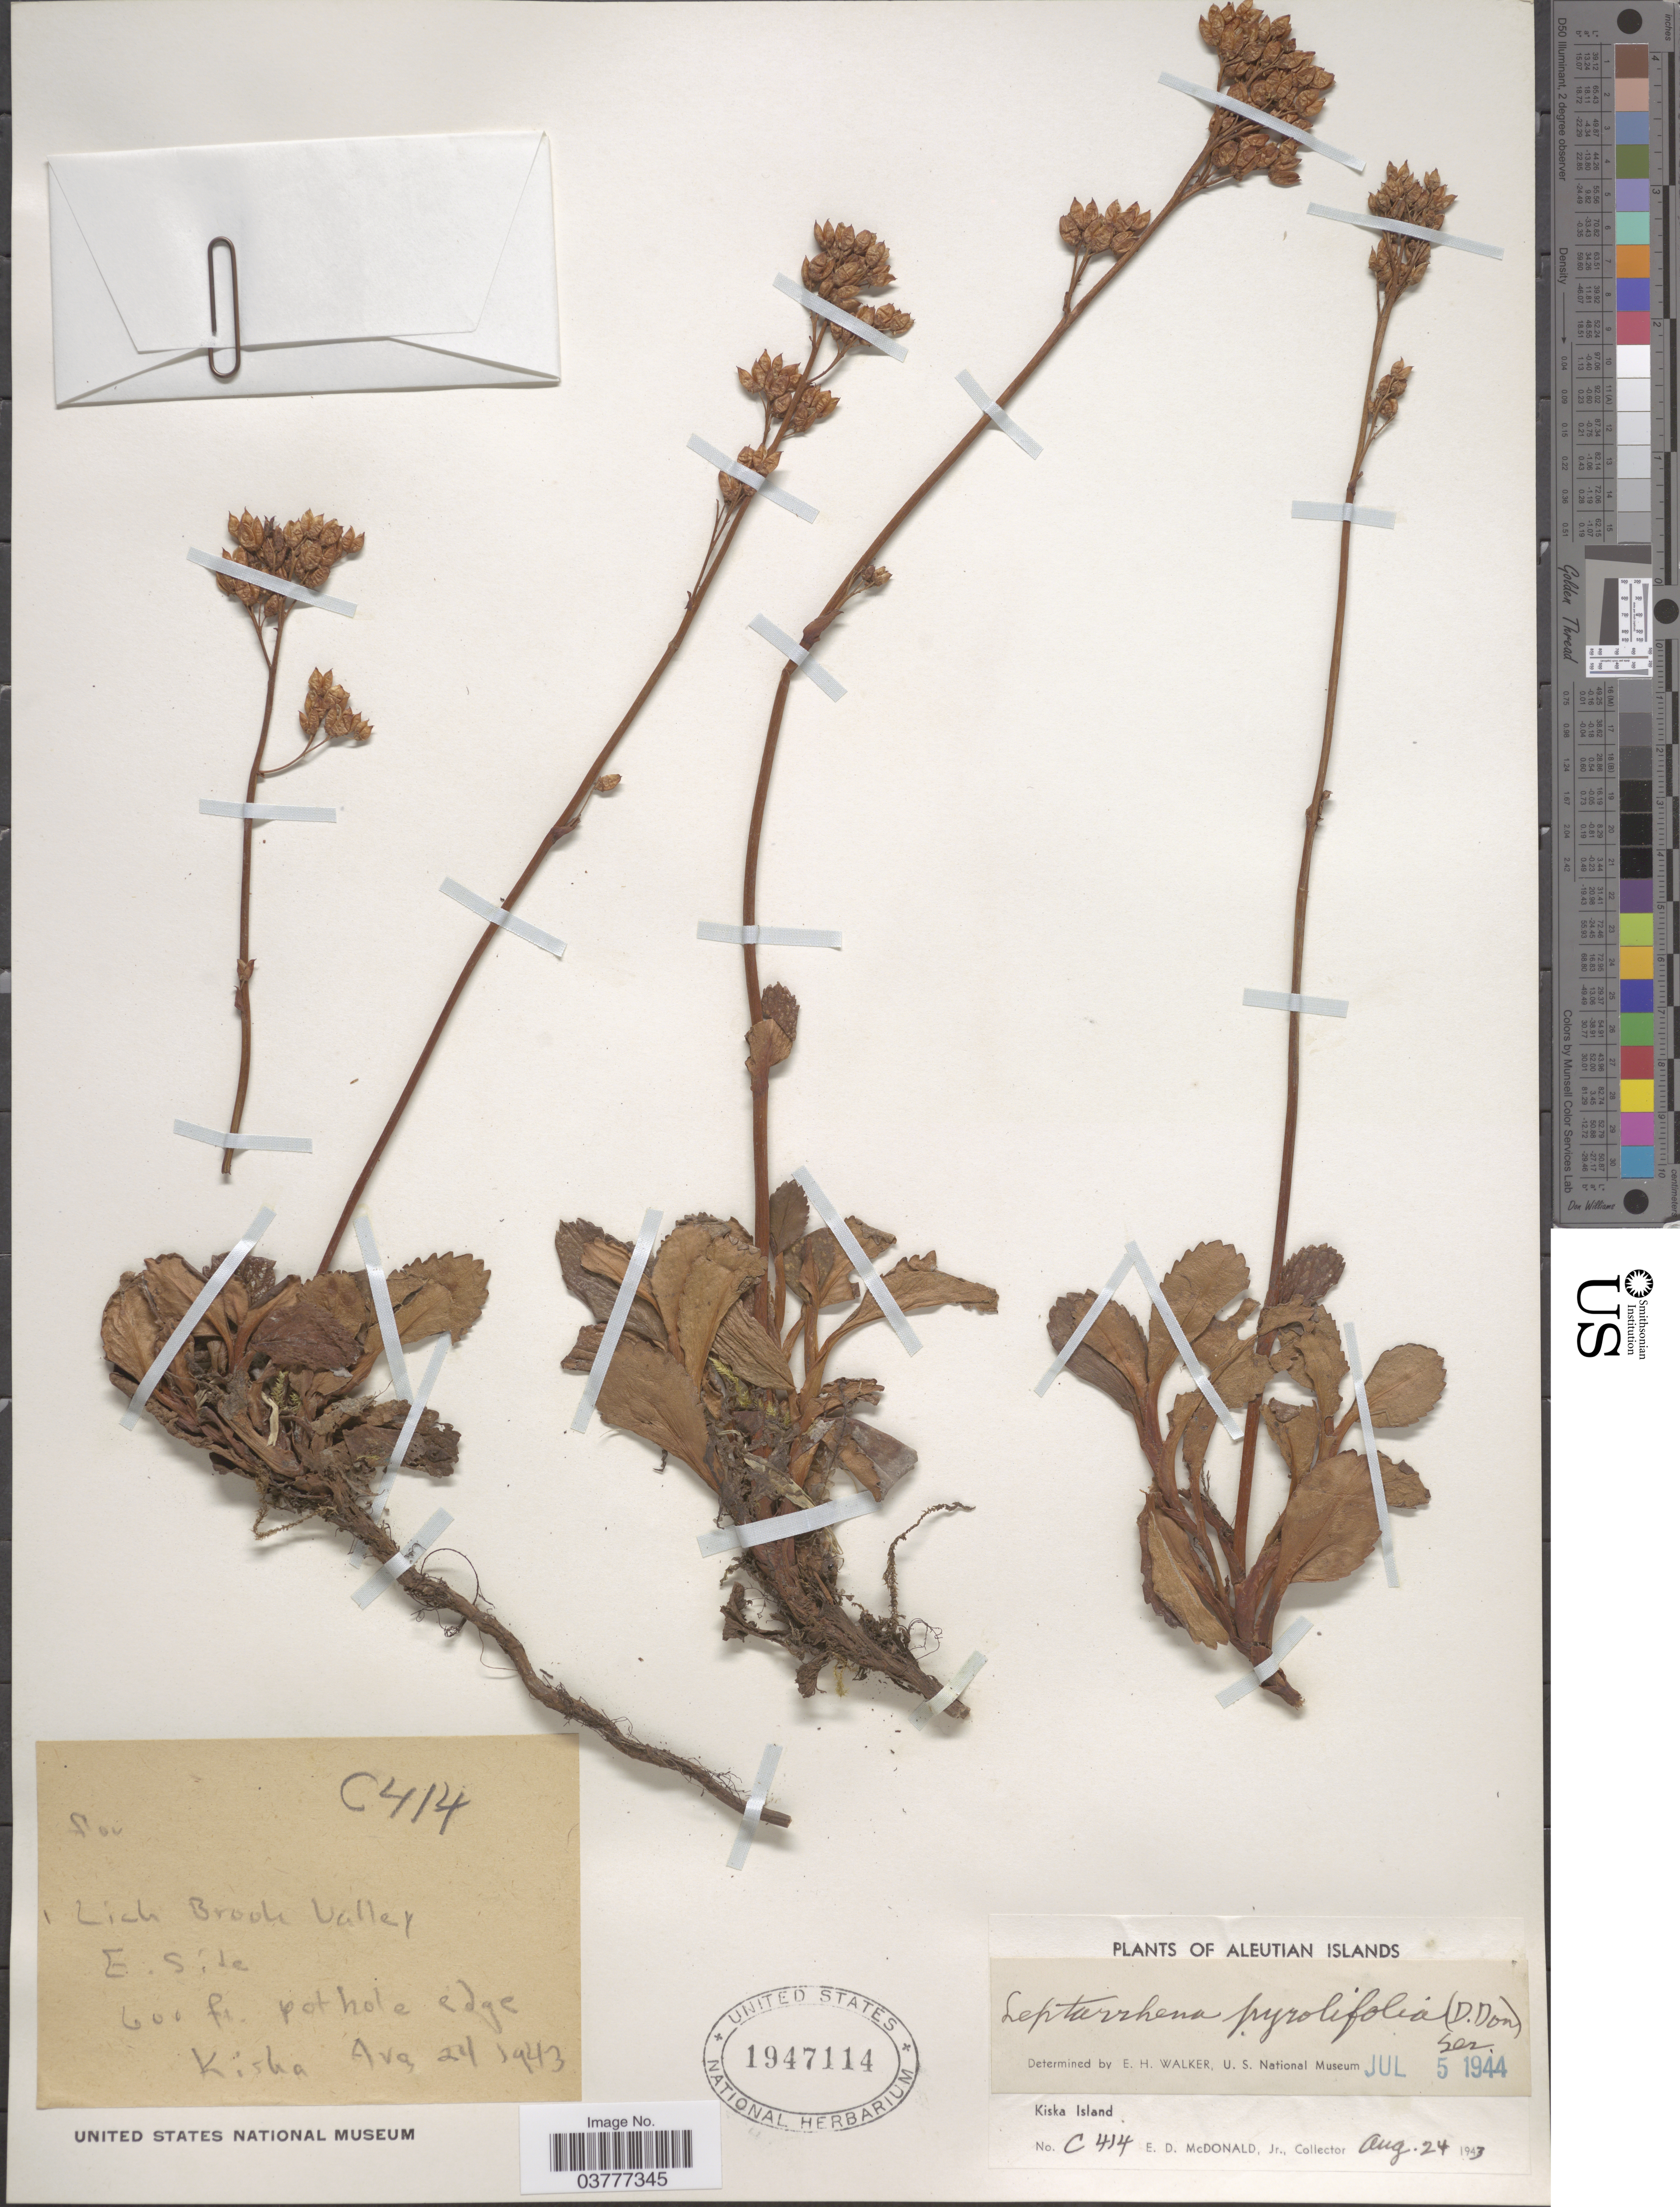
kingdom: Plantae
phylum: Tracheophyta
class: Magnoliopsida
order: Saxifragales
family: Saxifragaceae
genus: Leptarrhena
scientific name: Leptarrhena pyrolifolia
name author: (D. Don) Ser.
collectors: E. D. McDonald Jr.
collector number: C 414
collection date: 1943-08-24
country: United States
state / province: Alaska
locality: Aleutian Islands. Kiska Island. Lick Brook Valley. E. side.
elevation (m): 183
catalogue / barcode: US 1947114